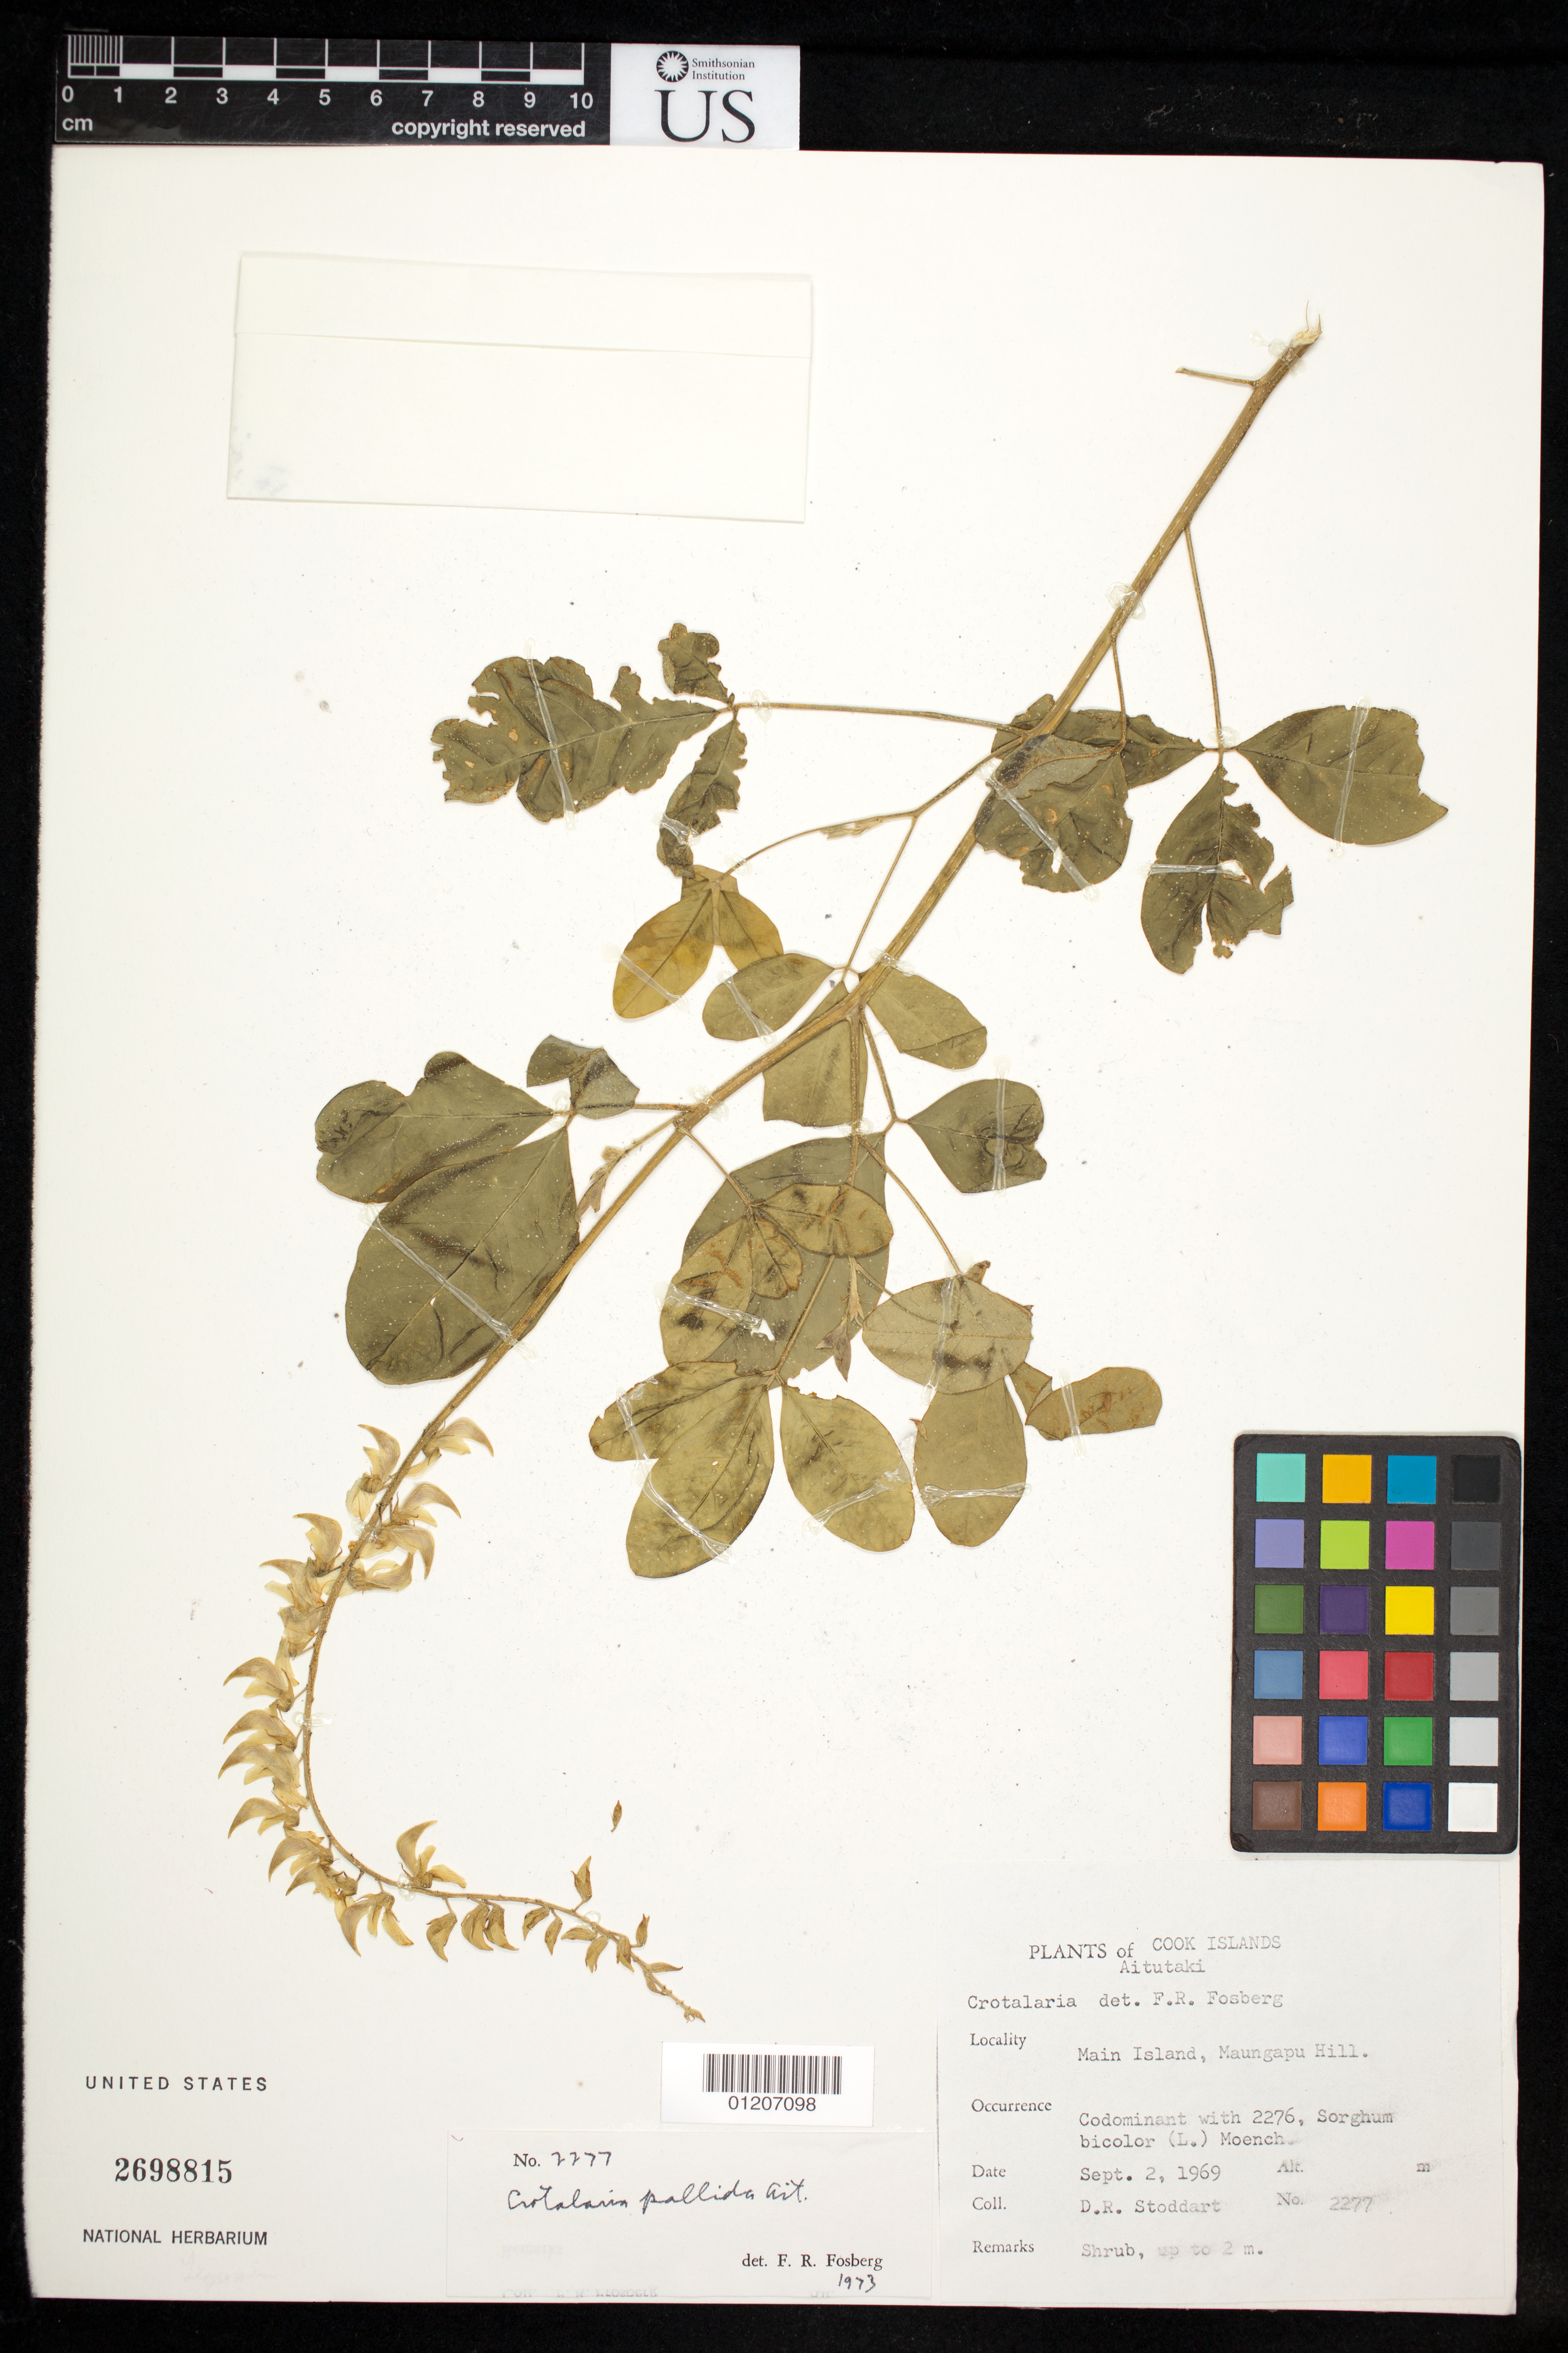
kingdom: Plantae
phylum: Tracheophyta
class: Magnoliopsida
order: Fabales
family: Fabaceae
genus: Crotalaria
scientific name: Crotalaria pallida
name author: Aiton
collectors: D. R. Stoddart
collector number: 2277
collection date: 1969-09-02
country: Cook Islands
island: Aitutaki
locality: Main Island, Maungapu hill.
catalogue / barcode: US 2698815